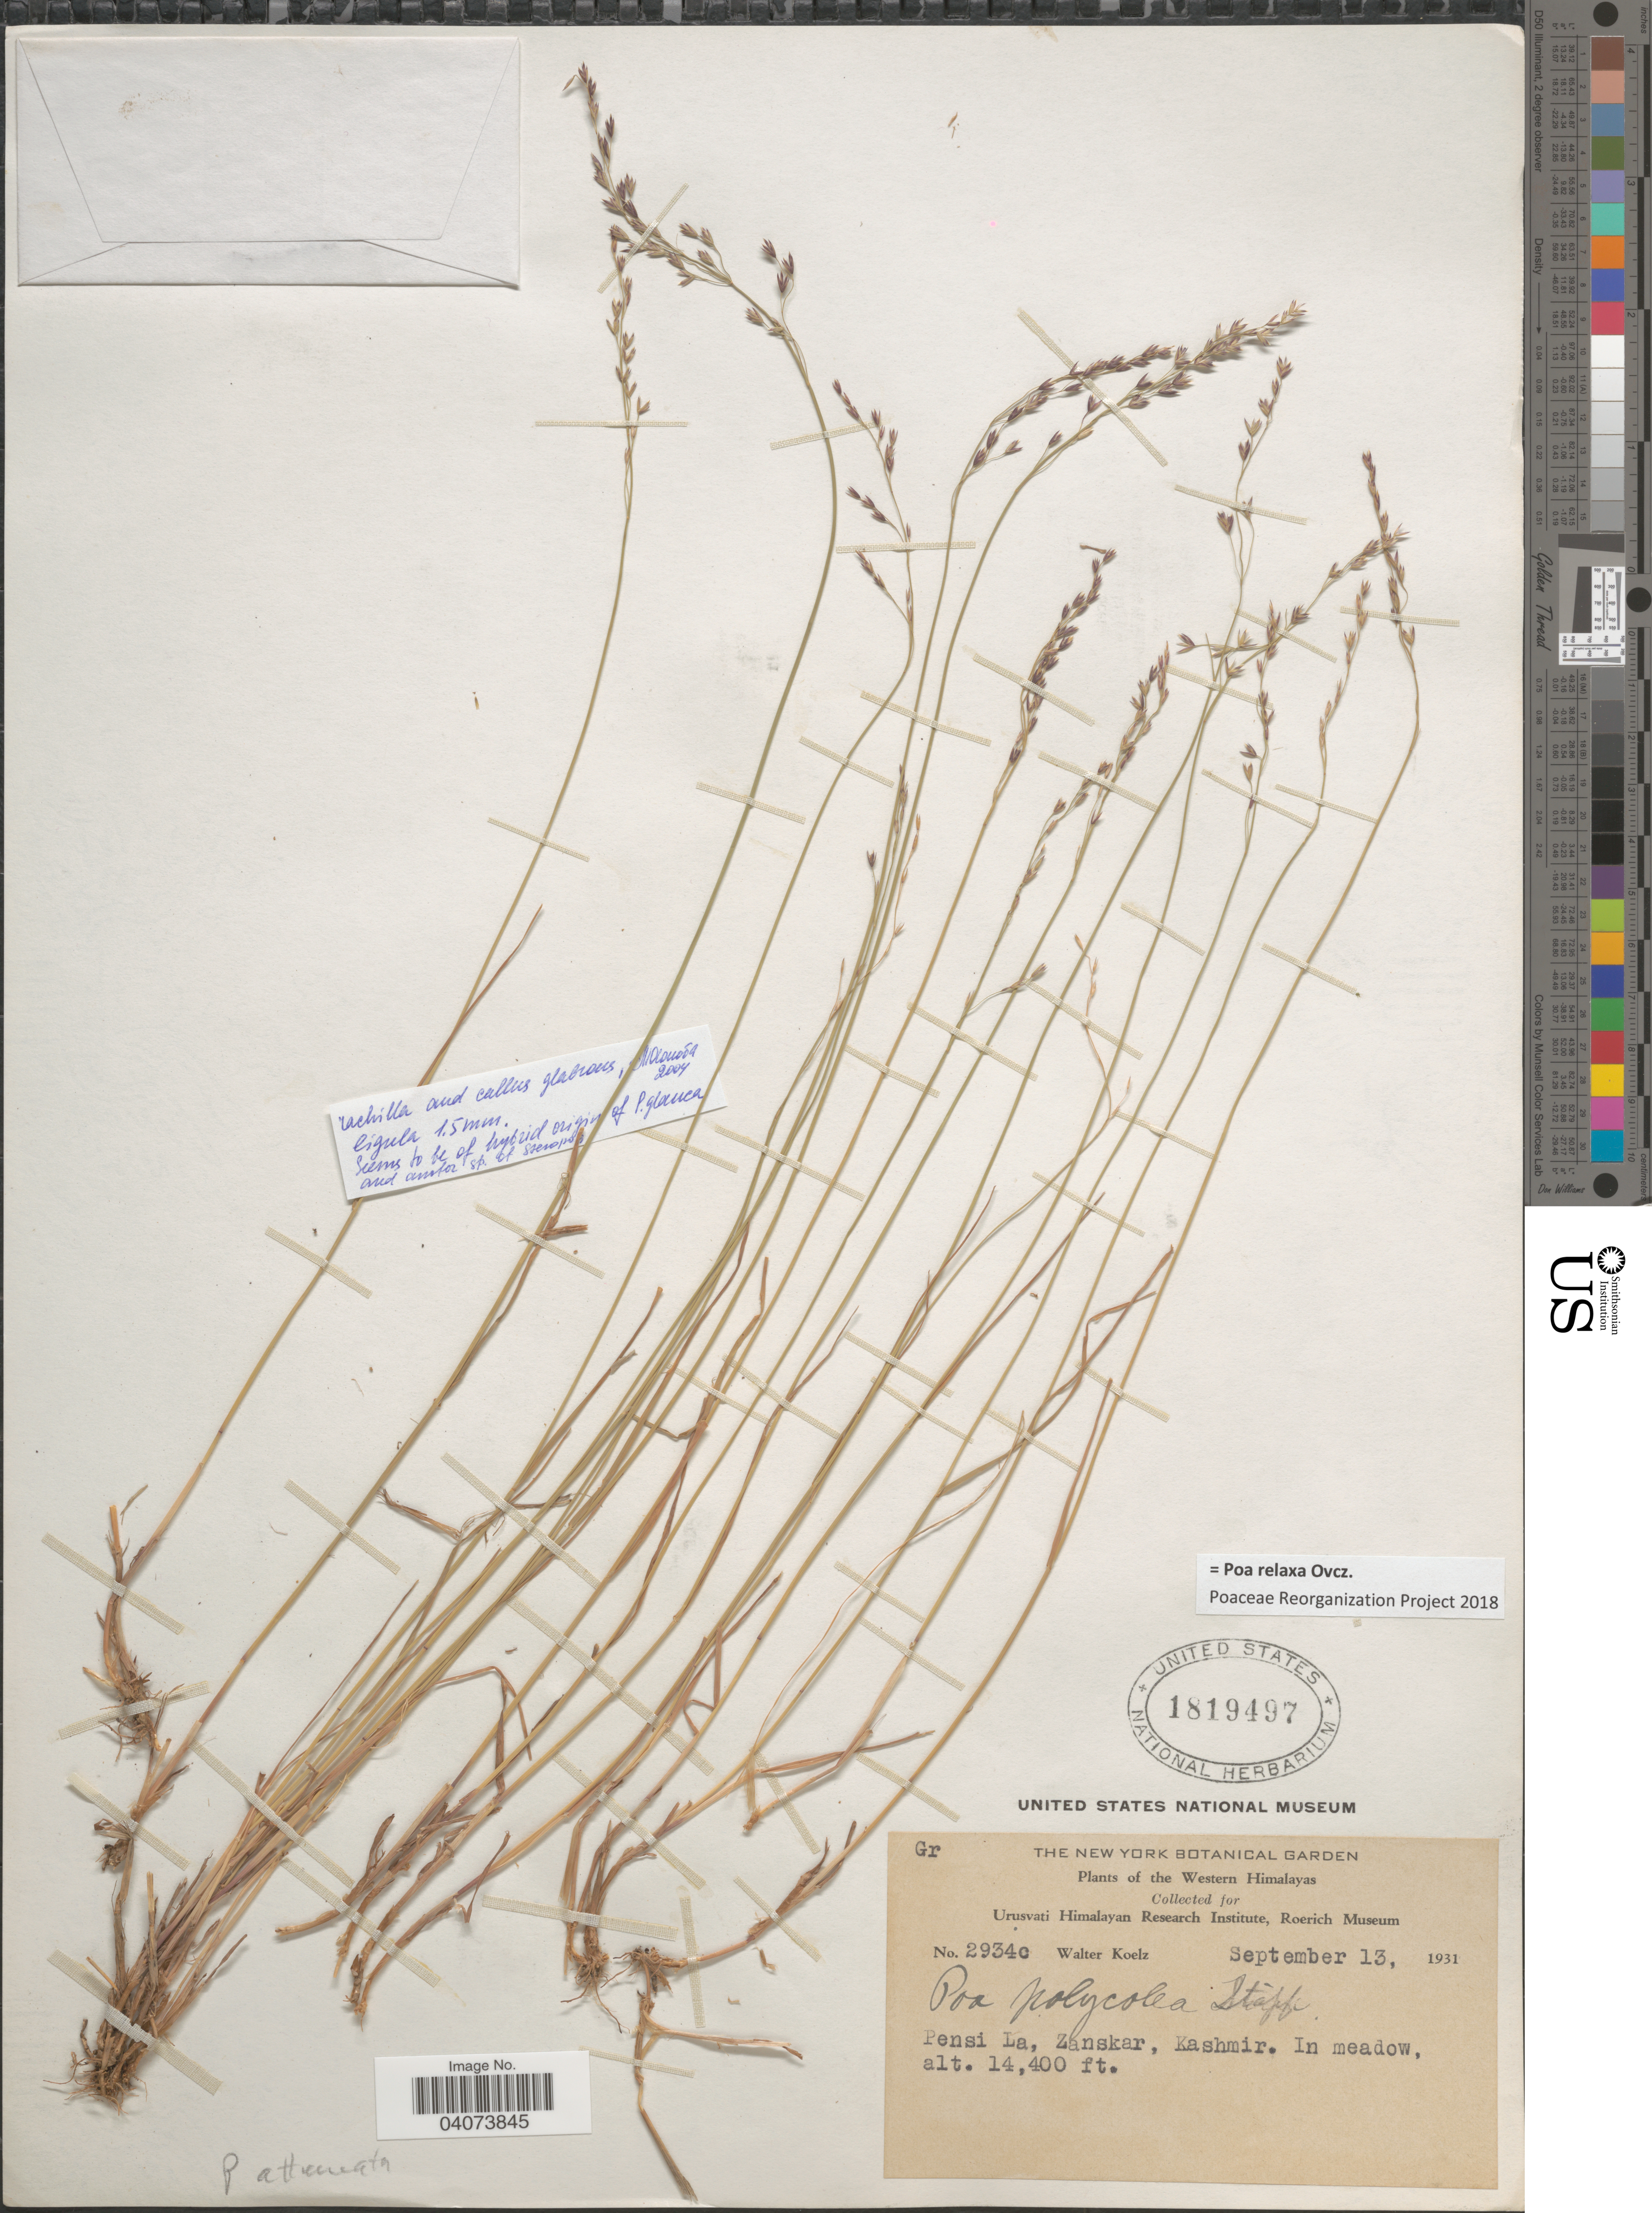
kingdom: Plantae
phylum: Tracheophyta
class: Liliopsida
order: Poales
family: Poaceae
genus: Poa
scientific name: Poa relaxa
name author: Ovcz.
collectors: W. N. Koelz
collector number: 2934c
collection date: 1931-09-13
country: India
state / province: Jammu and Kashmir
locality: The Western Himalayas. Pensi La, Zanskar, Kashmir.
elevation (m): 4389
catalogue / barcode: US 1819497